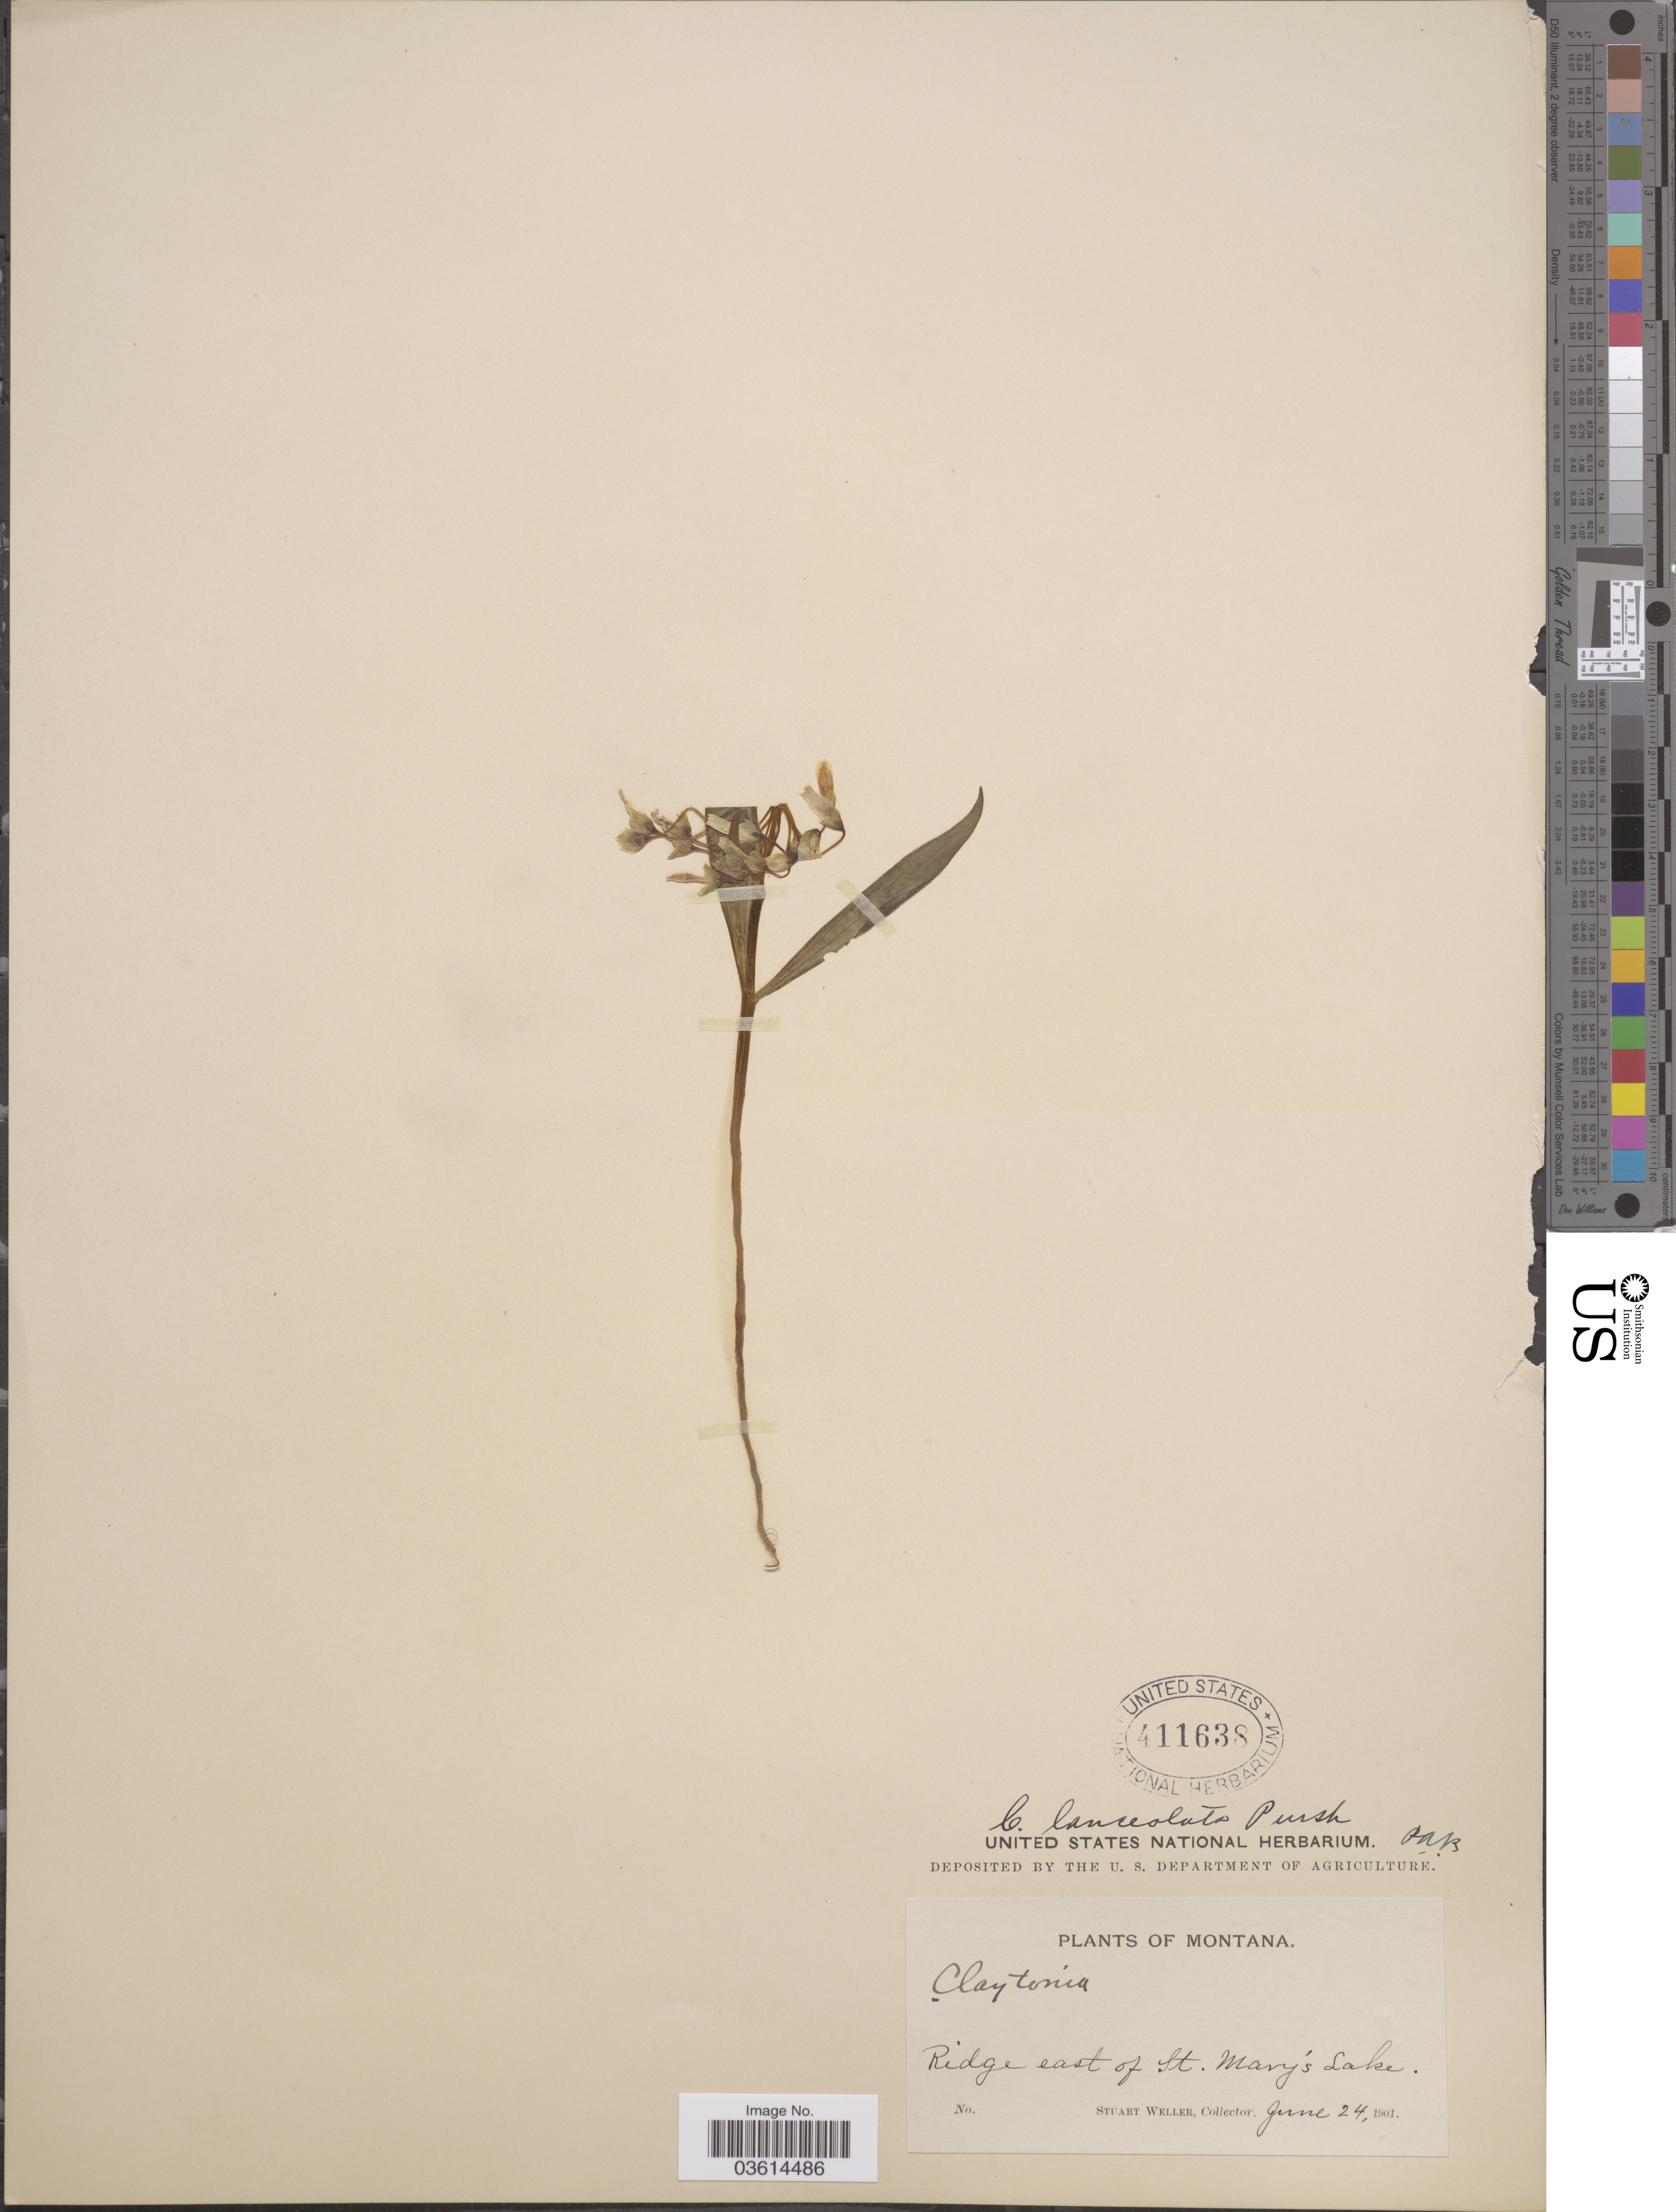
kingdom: Plantae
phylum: Tracheophyta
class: Magnoliopsida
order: Caryophyllales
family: Montiaceae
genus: Claytonia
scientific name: Claytonia lanceolata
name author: Pursh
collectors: S. Weller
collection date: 1901-06-24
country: United States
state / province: Montana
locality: Ridge east of St. Mary's Lake.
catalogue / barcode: US 411638